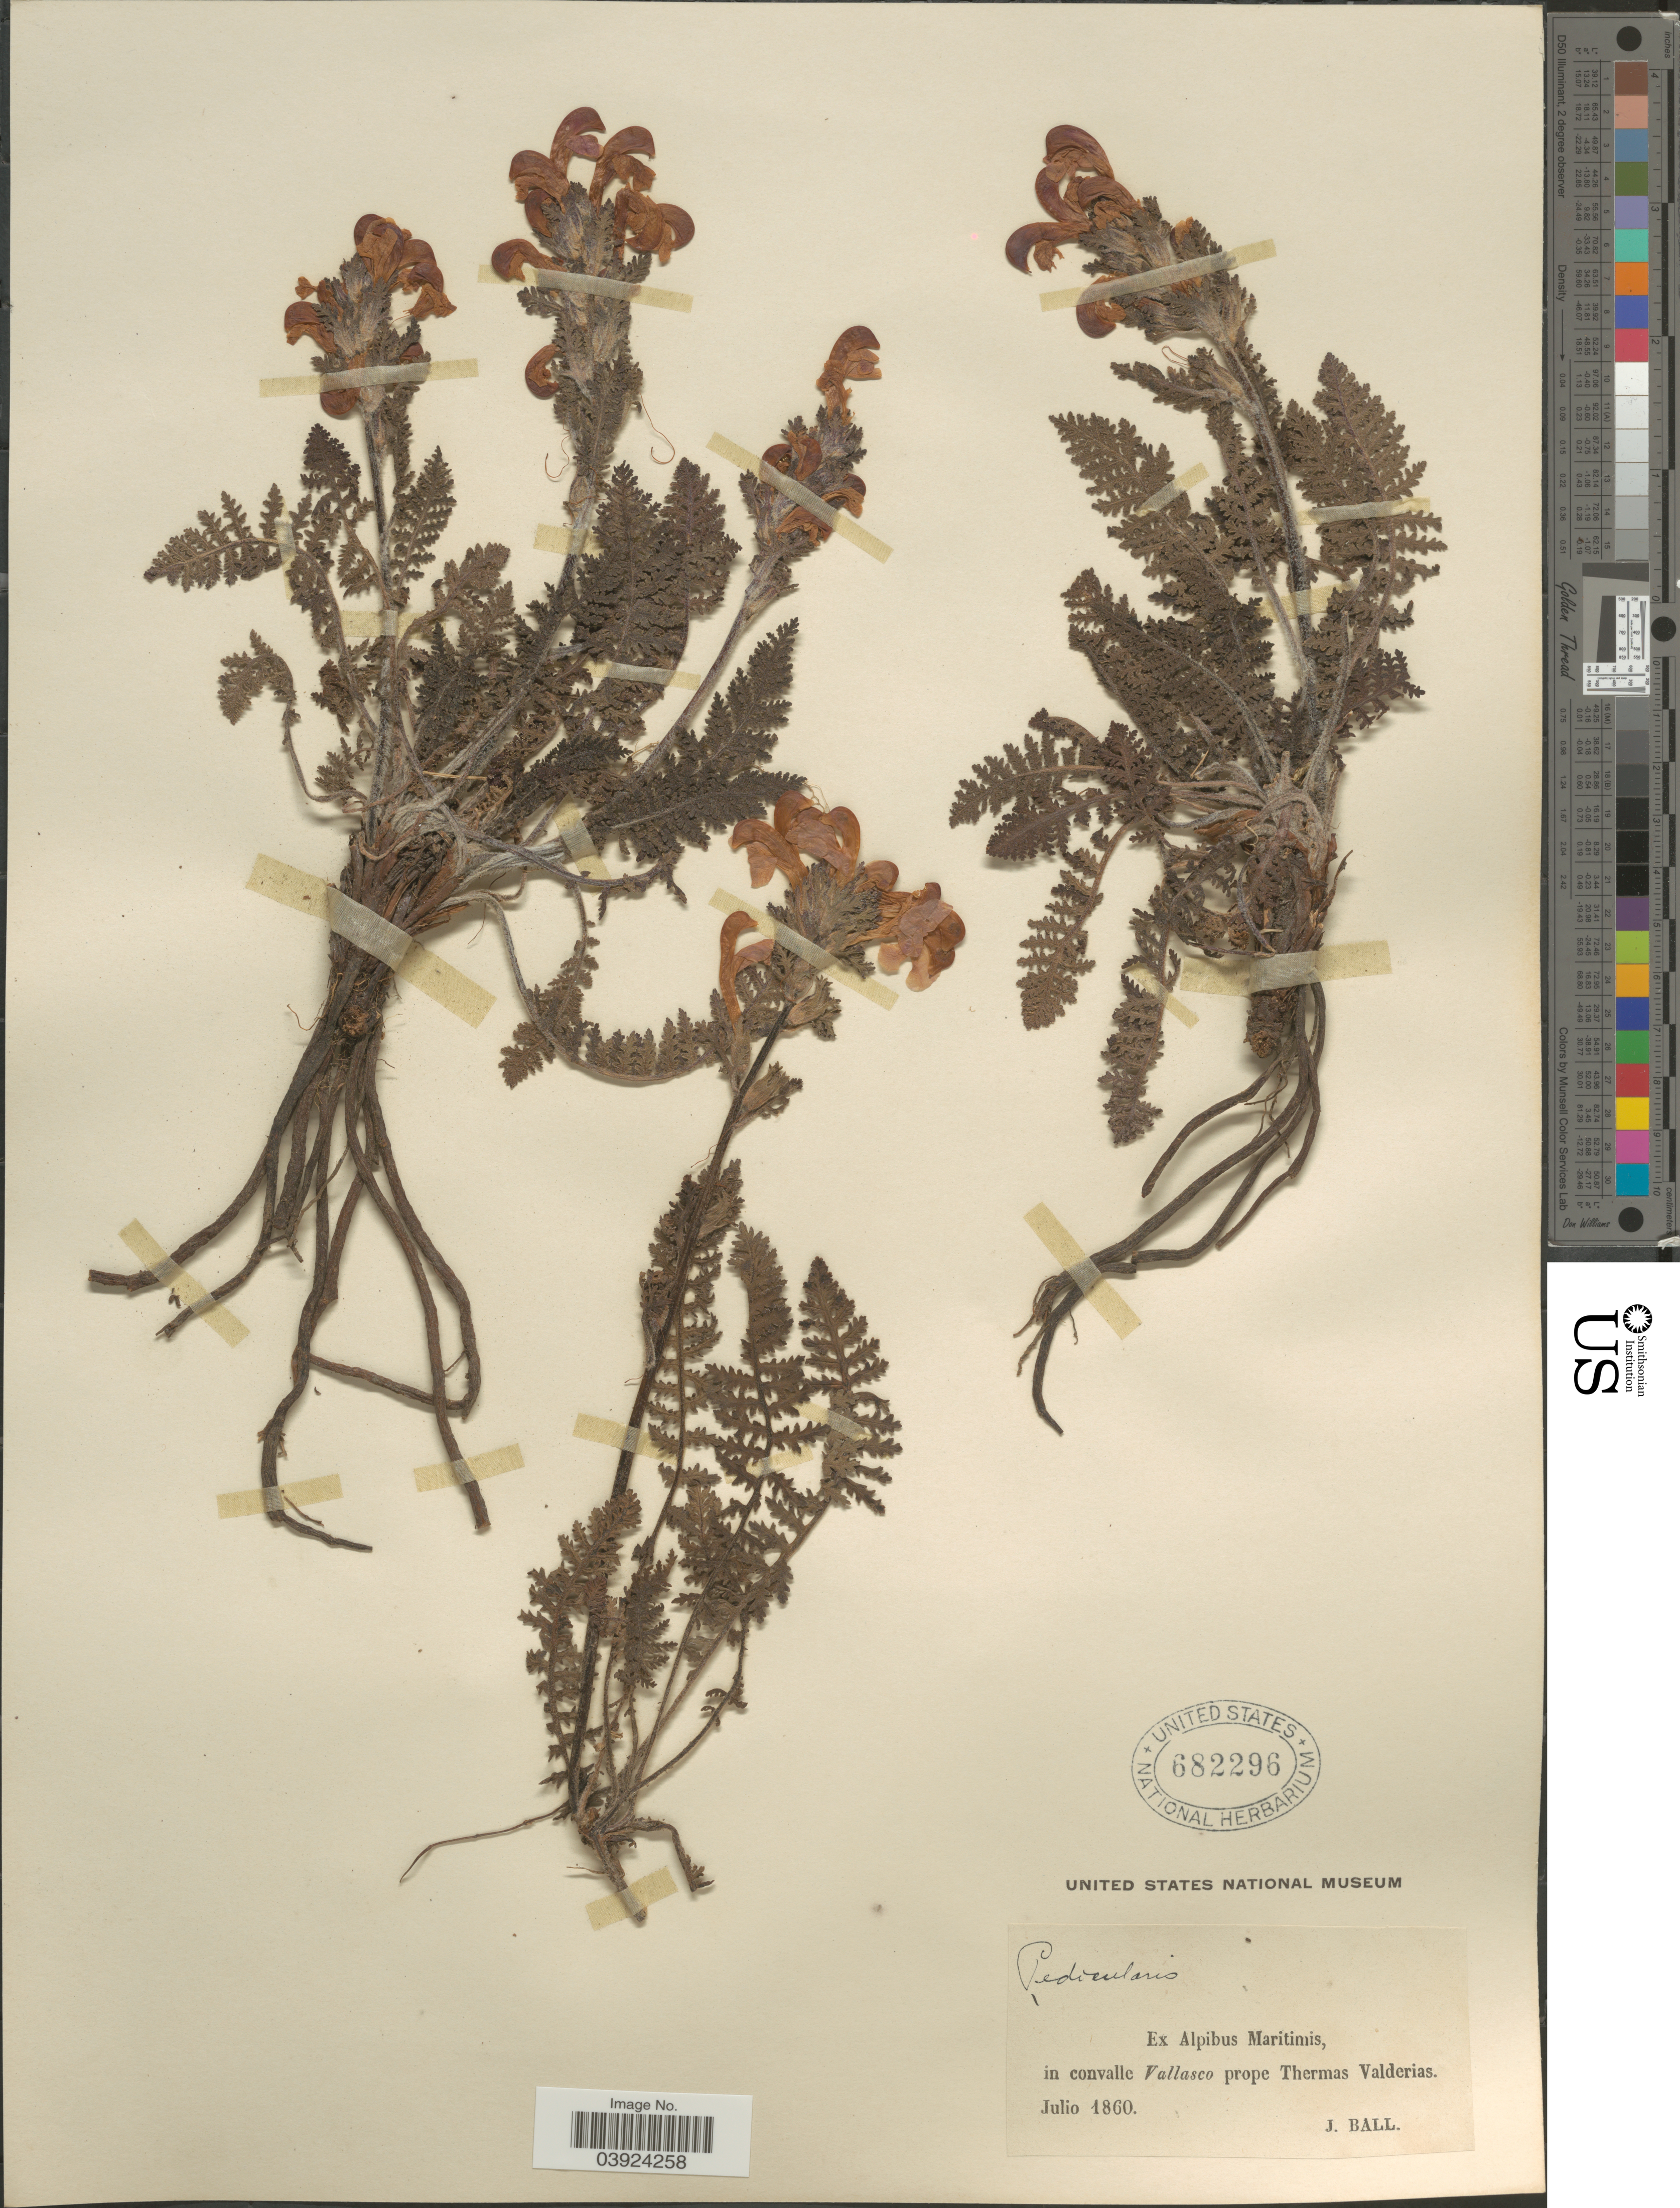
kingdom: Plantae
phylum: Tracheophyta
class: Magnoliopsida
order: Lamiales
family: Orobanchaceae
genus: Pedicularis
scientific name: Pedicularis sp.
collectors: J. Ball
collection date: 1860-07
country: Italy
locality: Ex Alpibus Maritimis, in convalle Vallasco prope Thermas Valderias.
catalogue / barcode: US 682296